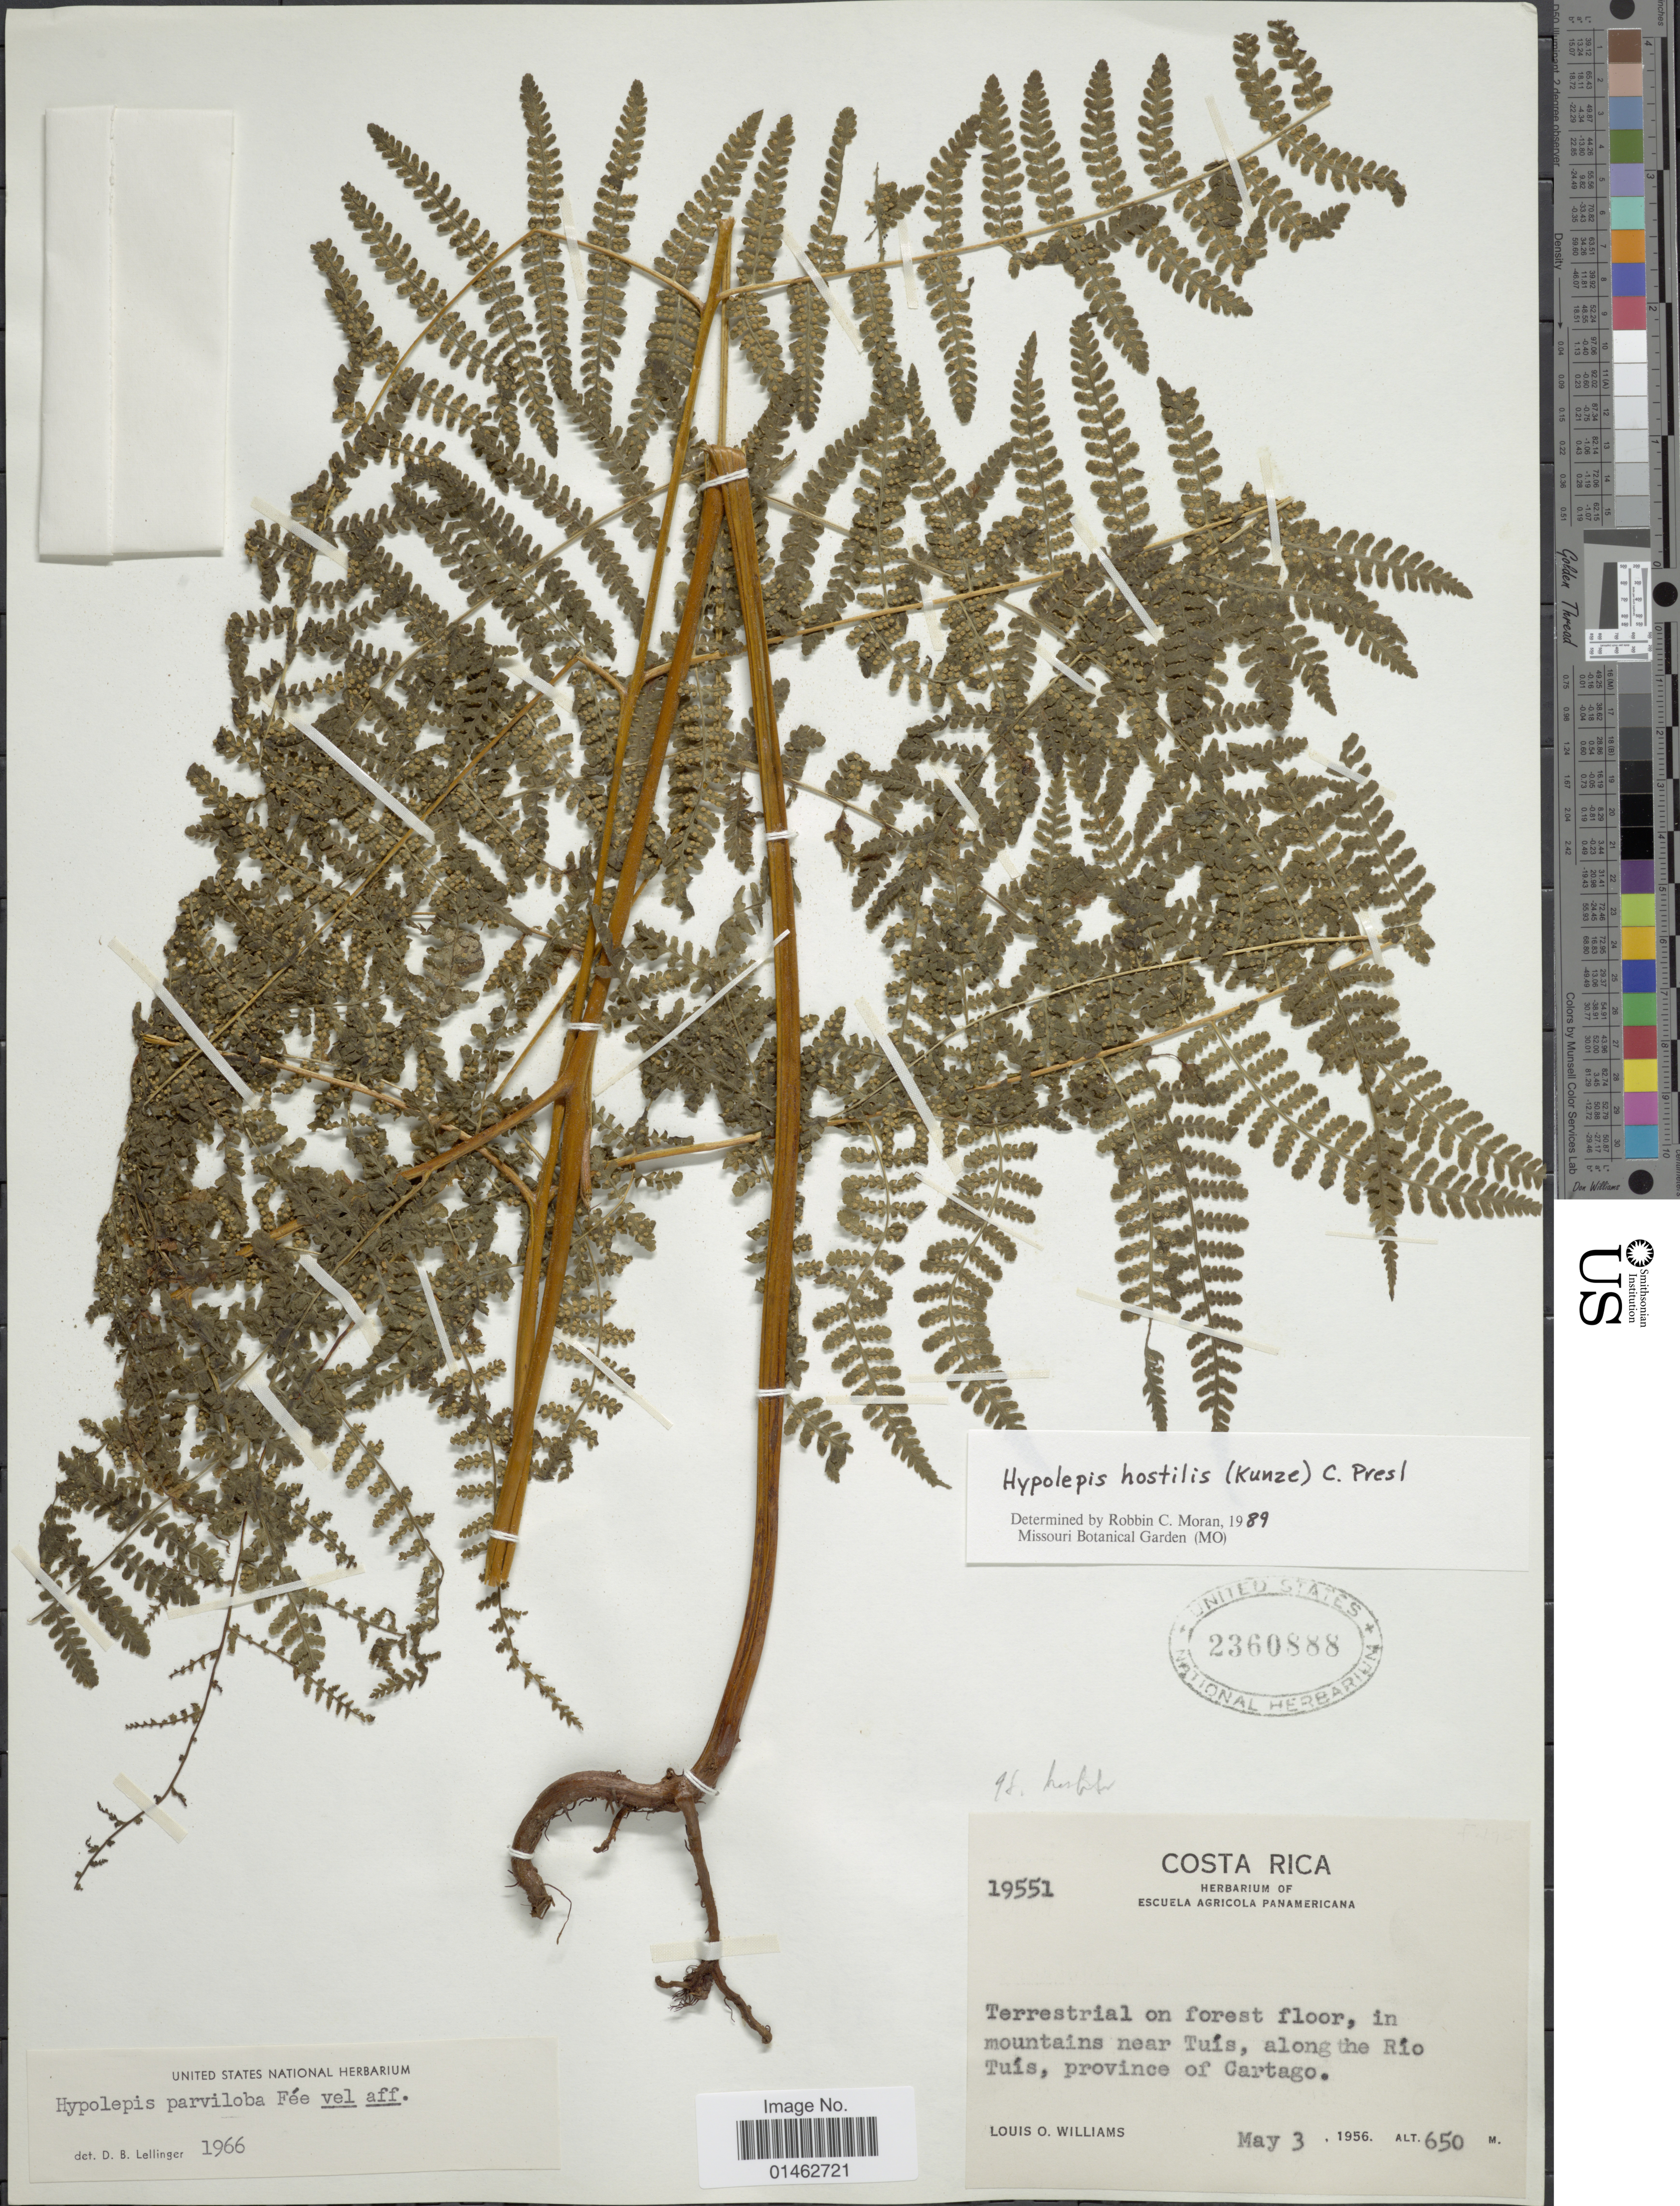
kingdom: Plantae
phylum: Tracheophyta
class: Polypodiopsida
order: Polypodiales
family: Dennstaedtiaceae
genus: Hypolepis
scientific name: Hypolepis hostilis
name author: (Kunze) C. Presl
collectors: L. O. Williams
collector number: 19551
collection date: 1956-05-03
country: Costa Rica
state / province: Cartago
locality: In mountains near Tuis, along the Río Tuís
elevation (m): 650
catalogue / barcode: US 2360888